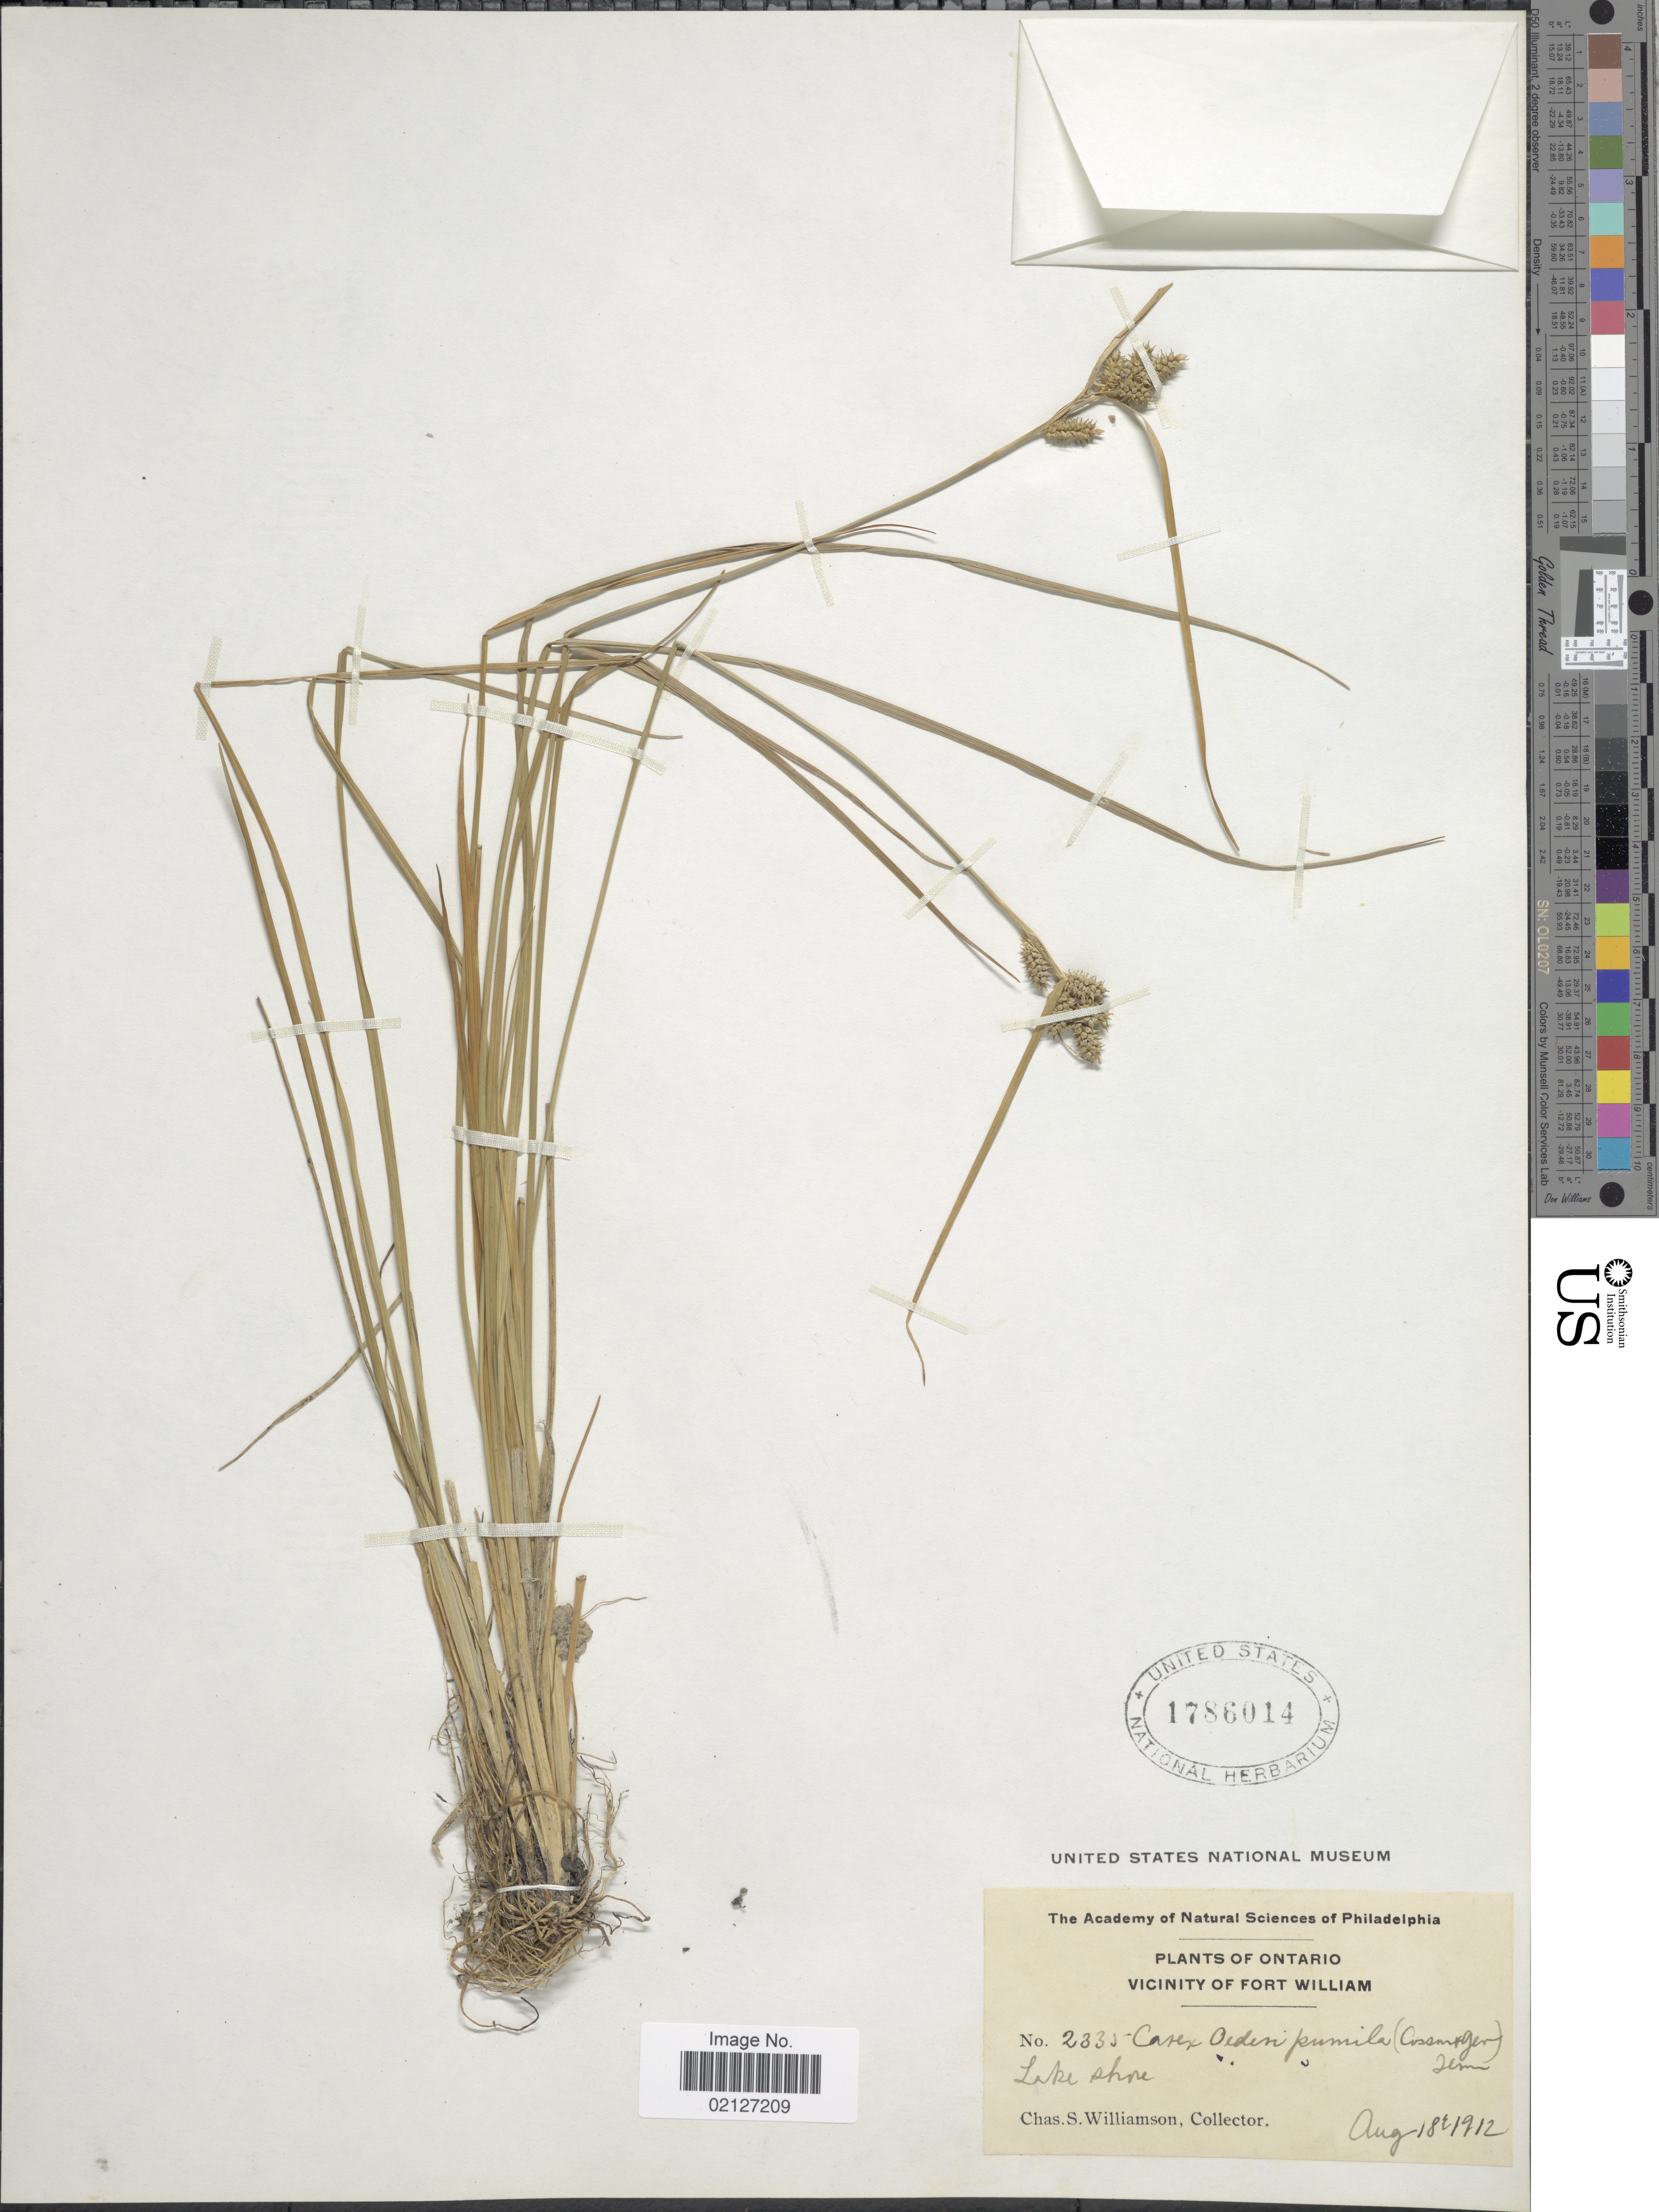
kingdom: Plantae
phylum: Tracheophyta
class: Liliopsida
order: Poales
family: Cyperaceae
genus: Carex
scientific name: Carex oederi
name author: Retz.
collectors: S. Williamson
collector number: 2335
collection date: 1912-08-18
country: Canada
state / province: Ontario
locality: Vicinity of Fort William, Lake shore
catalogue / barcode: US 1786014